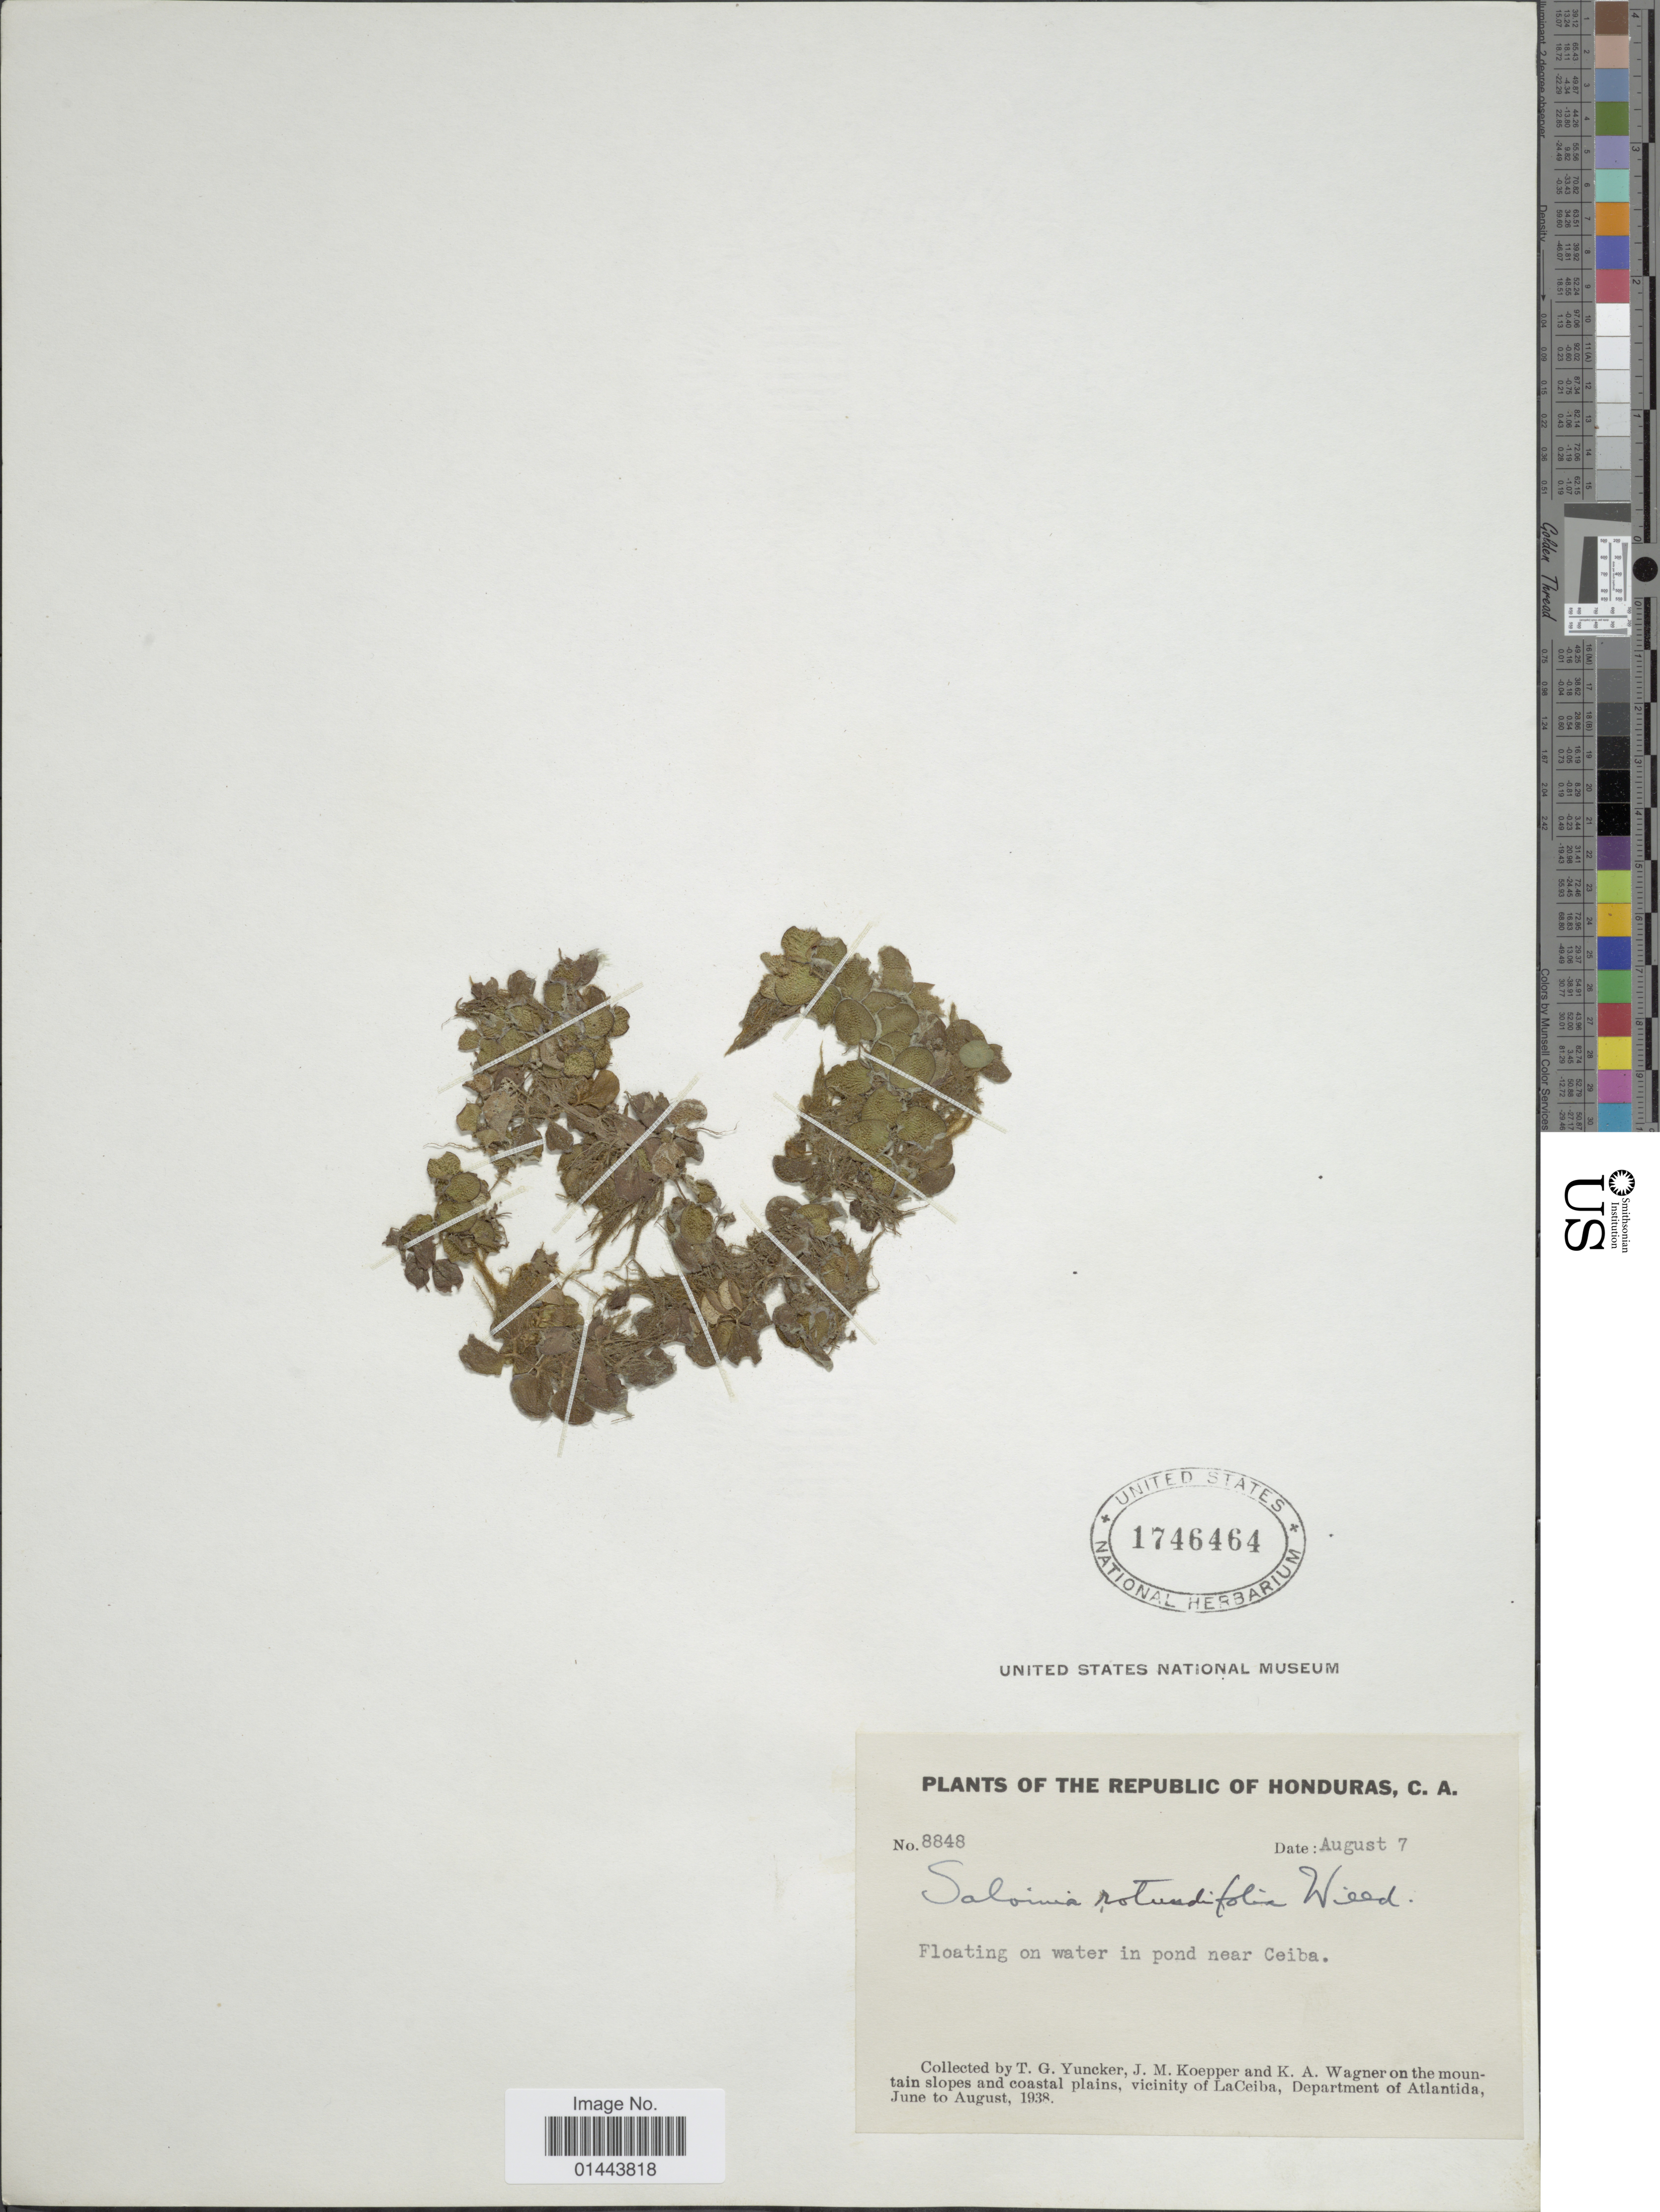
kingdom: Plantae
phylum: Tracheophyta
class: Polypodiopsida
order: Salviniales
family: Salviniaceae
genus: Salvinia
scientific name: Salvinia minima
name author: Baker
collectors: T. G. Yuncker, J. M. Koepper & K. A. Wagner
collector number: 8848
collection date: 1938-08-07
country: Honduras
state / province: Atlántida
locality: Republic of Honduras, on the mountain slopes and coastal plains, vicinity of La Ceiba, floating on water in pond near Ceiba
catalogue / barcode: US 1746464